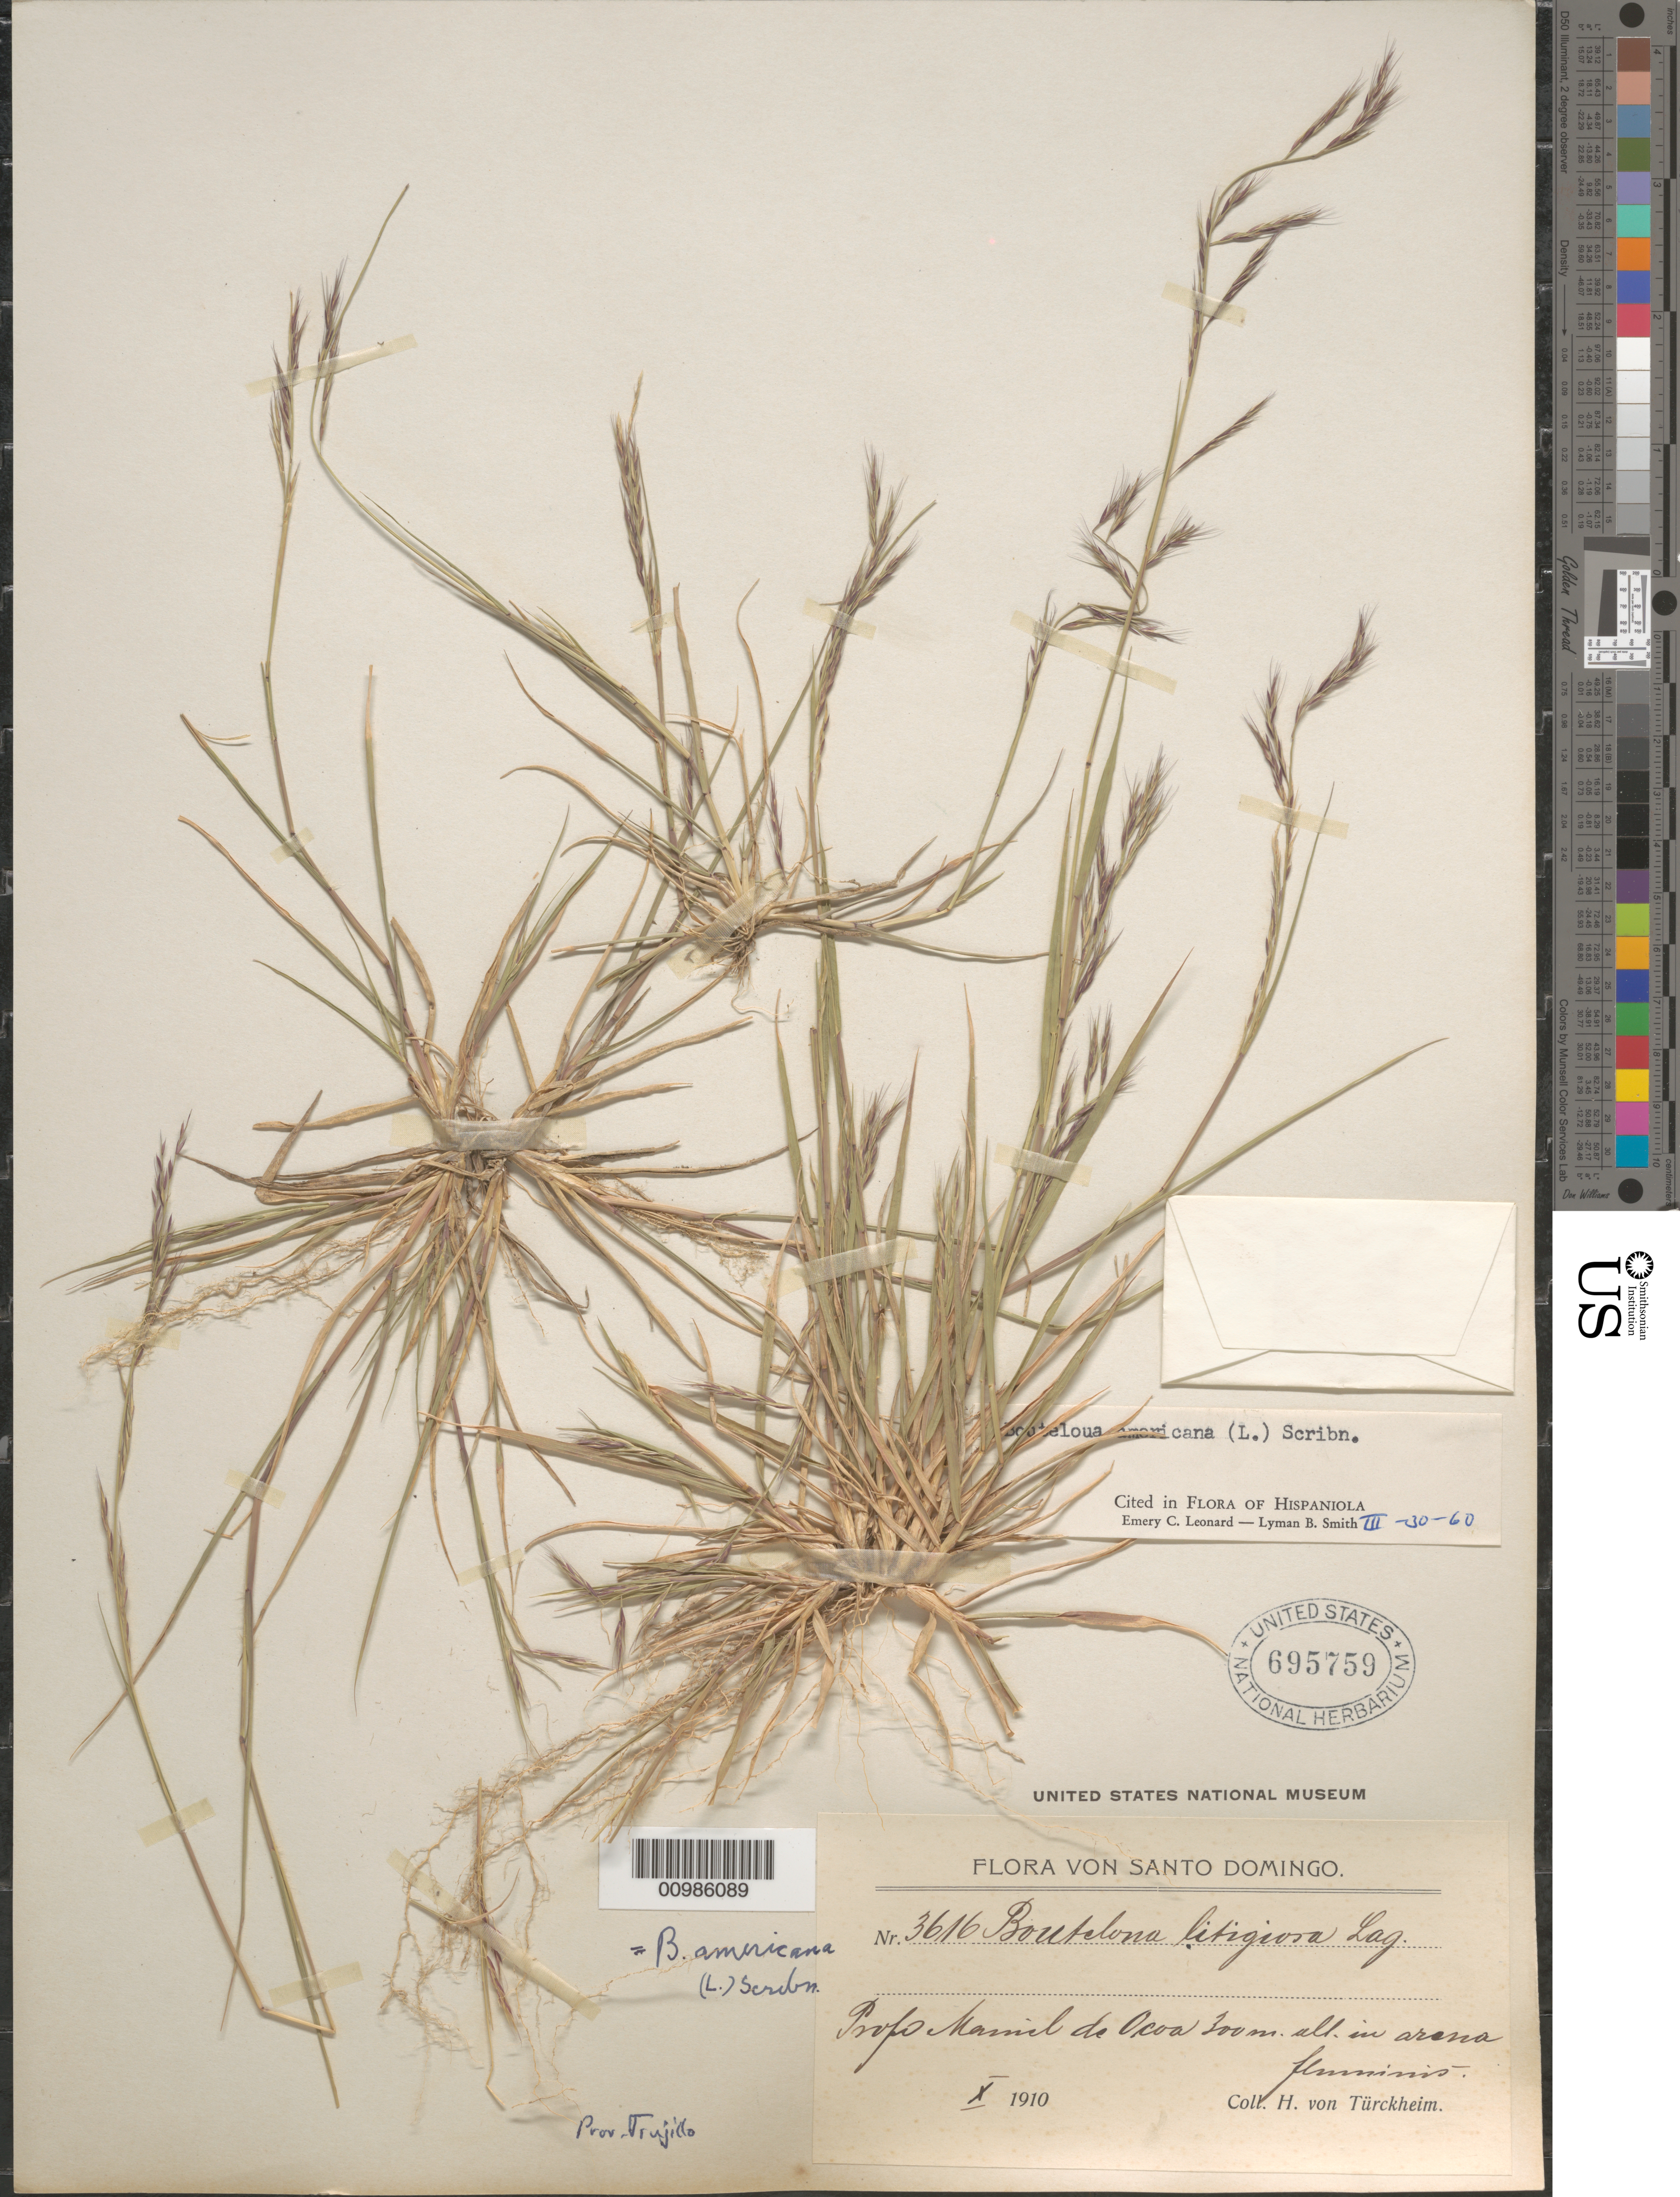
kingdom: Plantae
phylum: Tracheophyta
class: Liliopsida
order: Poales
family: Poaceae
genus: Bouteloua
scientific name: Bouteloua americana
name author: (L.) Scribn.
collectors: H. von Türckheim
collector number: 3616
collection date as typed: Oct 1910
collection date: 1910-10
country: Dominican Republic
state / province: Distrito Nacional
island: Hispaniola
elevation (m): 300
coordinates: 0 N, 0 E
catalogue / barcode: US 695759